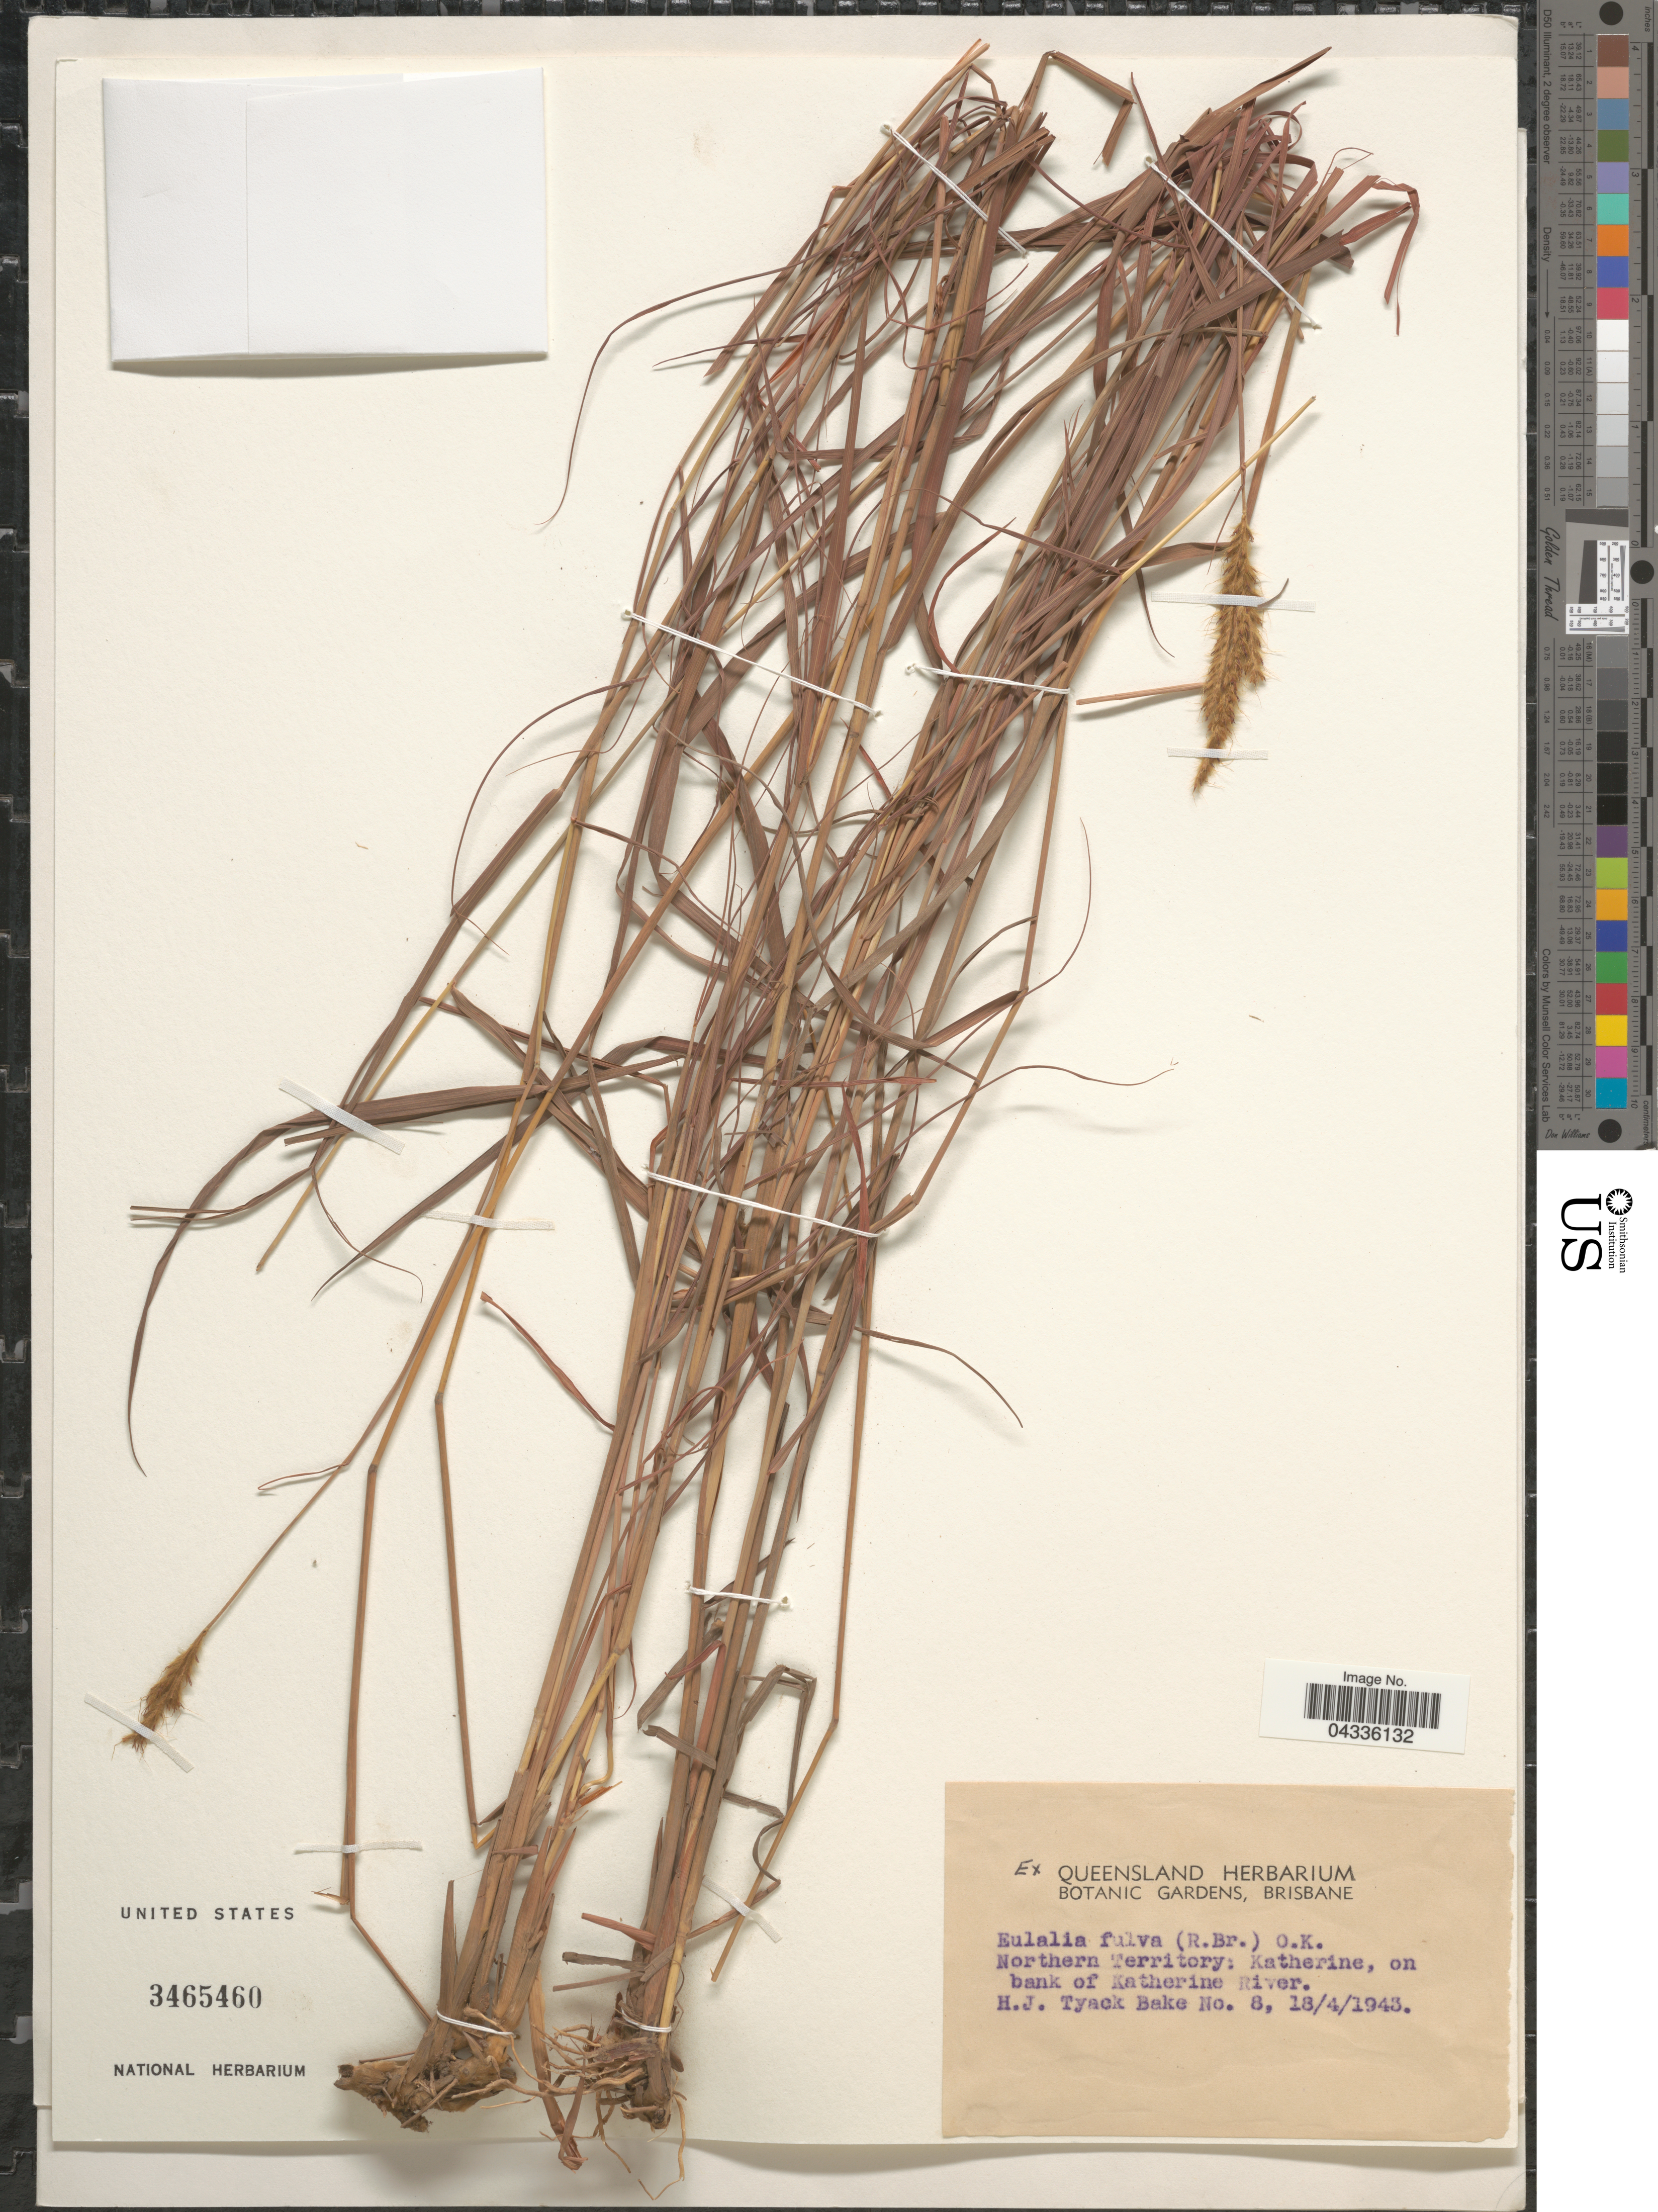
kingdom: Plantae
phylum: Tracheophyta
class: Liliopsida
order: Poales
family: Poaceae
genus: Eulalia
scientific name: Eulalia aurea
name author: (Bory) Kunth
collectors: H. Bake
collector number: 8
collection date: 1943-04-18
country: Australia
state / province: Northern Territory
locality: Katherine, on bank of Katherine River.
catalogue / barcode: US 3465460